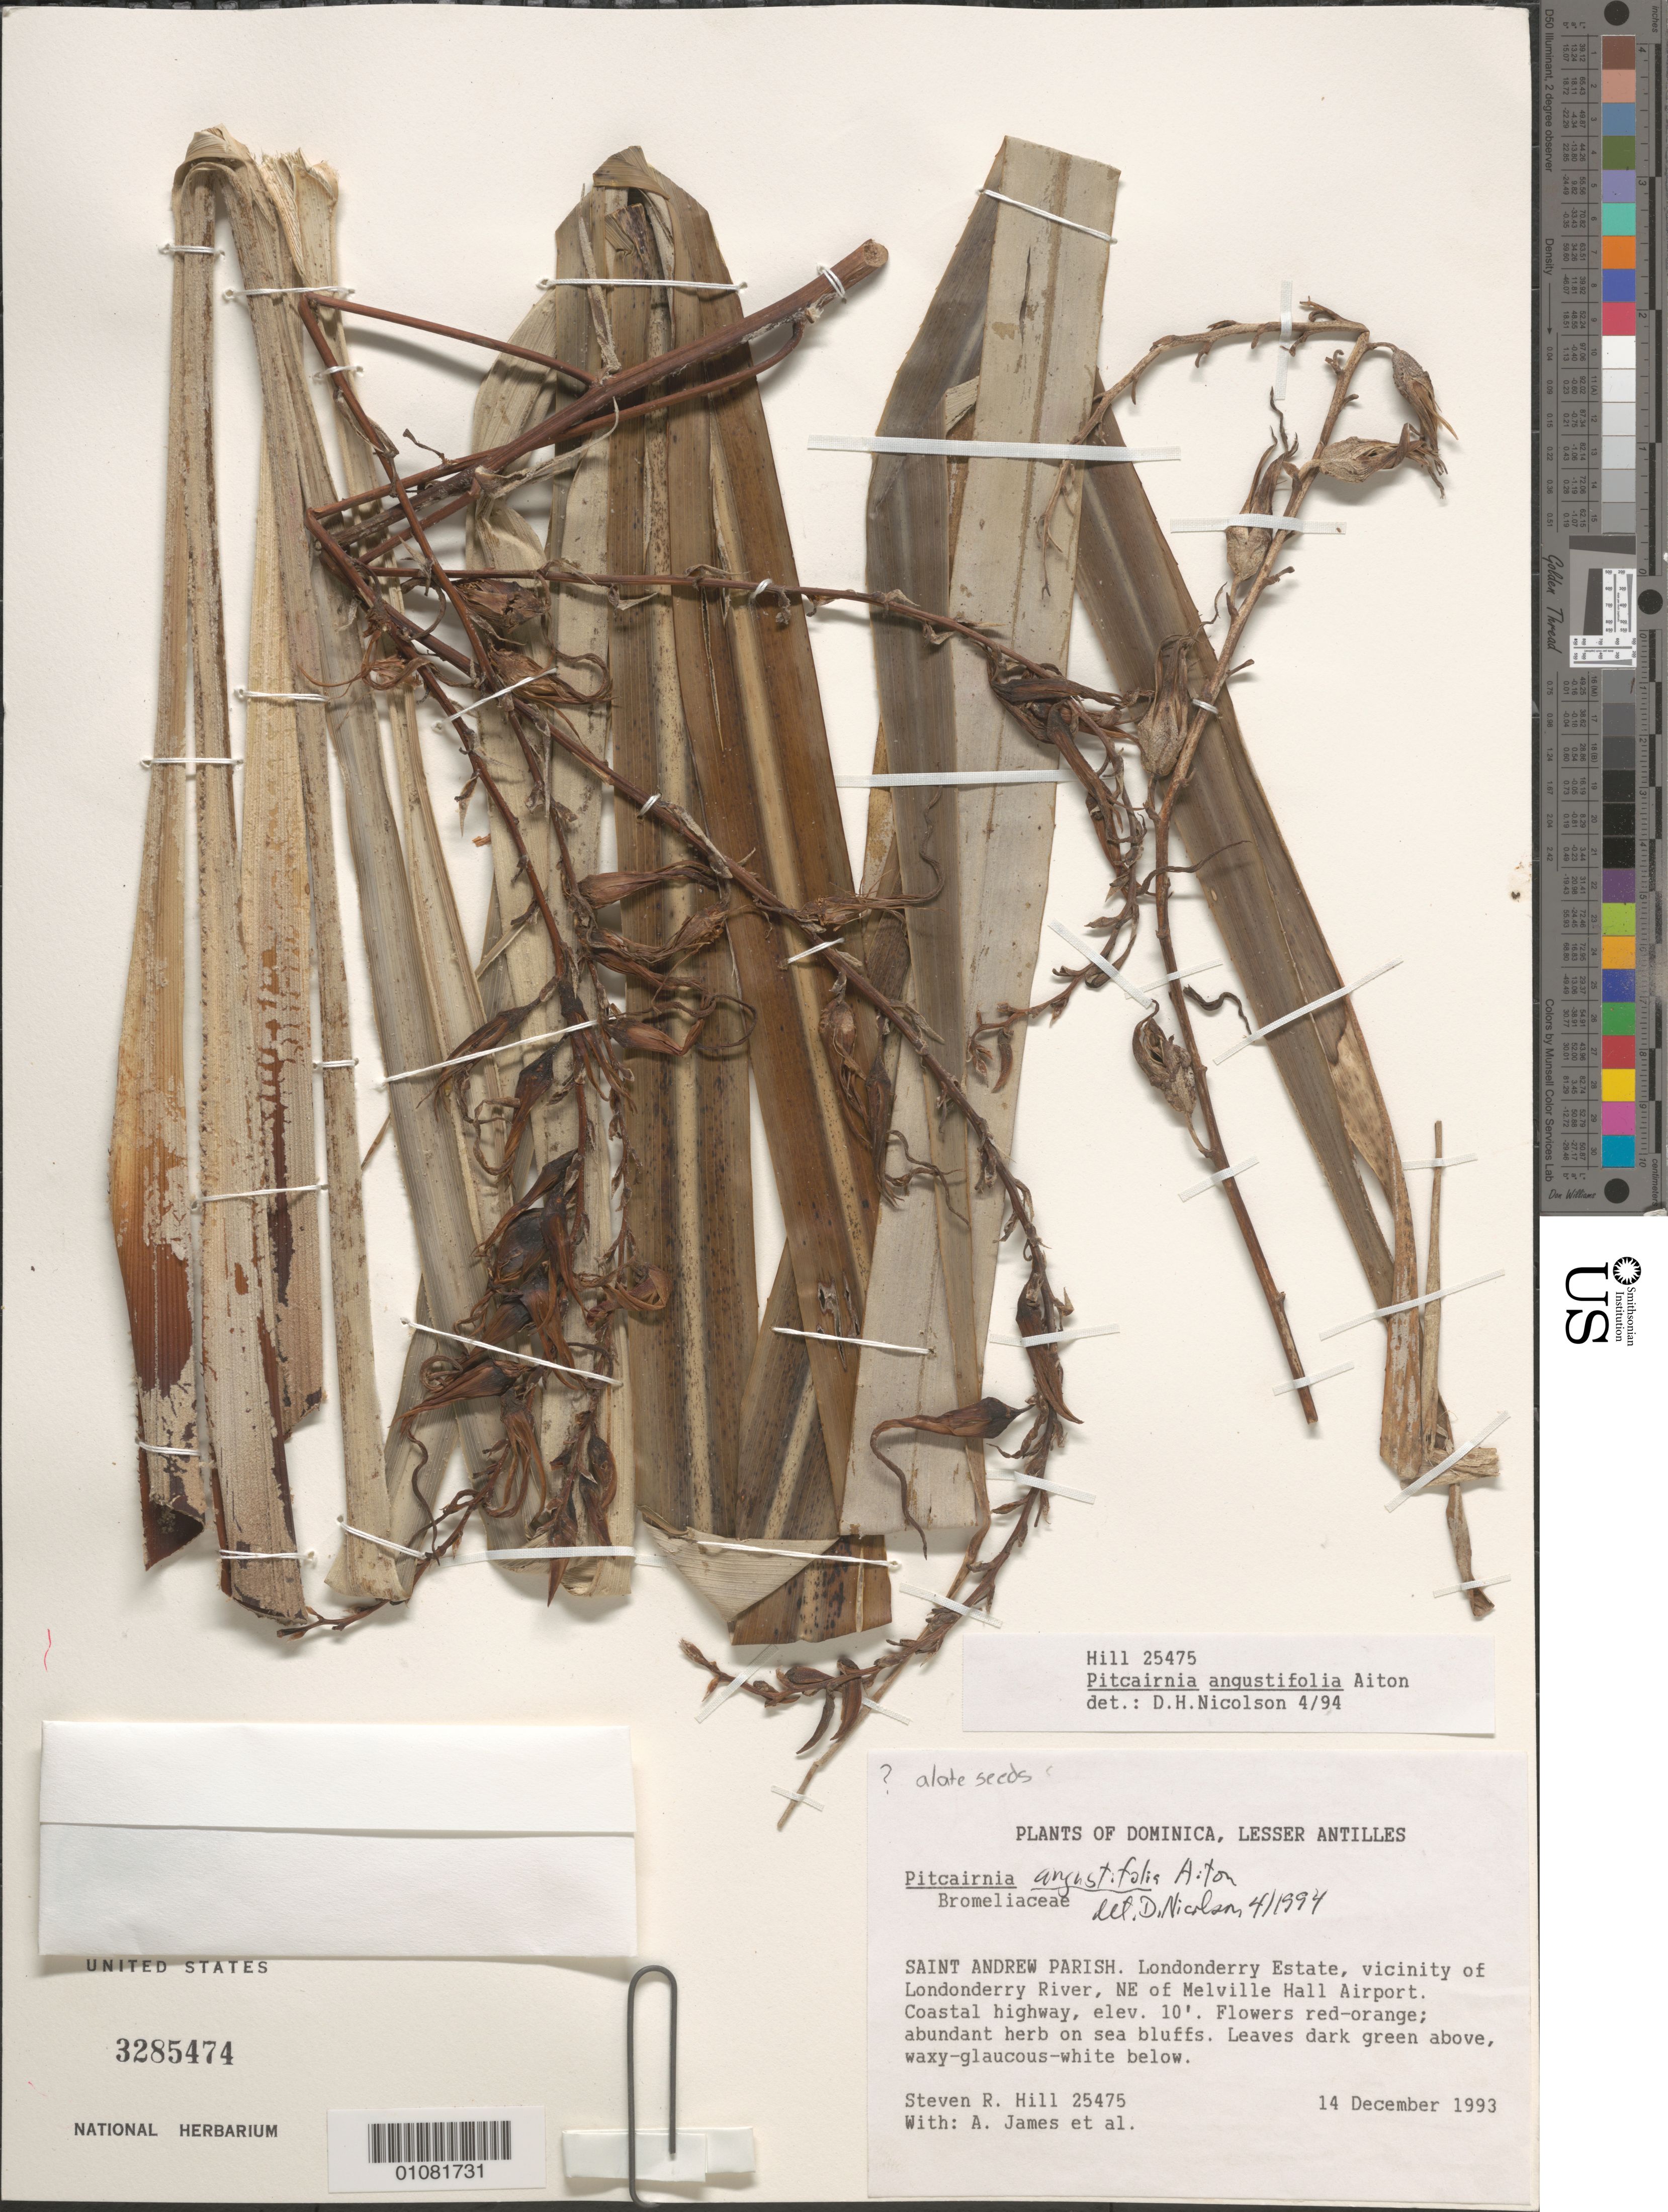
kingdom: Plantae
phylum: Tracheophyta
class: Liliopsida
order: Poales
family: Bromeliaceae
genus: Pitcairnia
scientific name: Pitcairnia angustifolia var. angustifolia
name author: Sol. ex Aiton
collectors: S. R. Hill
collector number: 25475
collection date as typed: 14 Dec 1993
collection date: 1993-12-14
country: Dominica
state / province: St. Andrew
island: Dominica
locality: Londonderry Estate, Londonderry River, NE of Melville Hall Airport. Coastal highway.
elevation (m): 3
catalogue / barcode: US 3285474